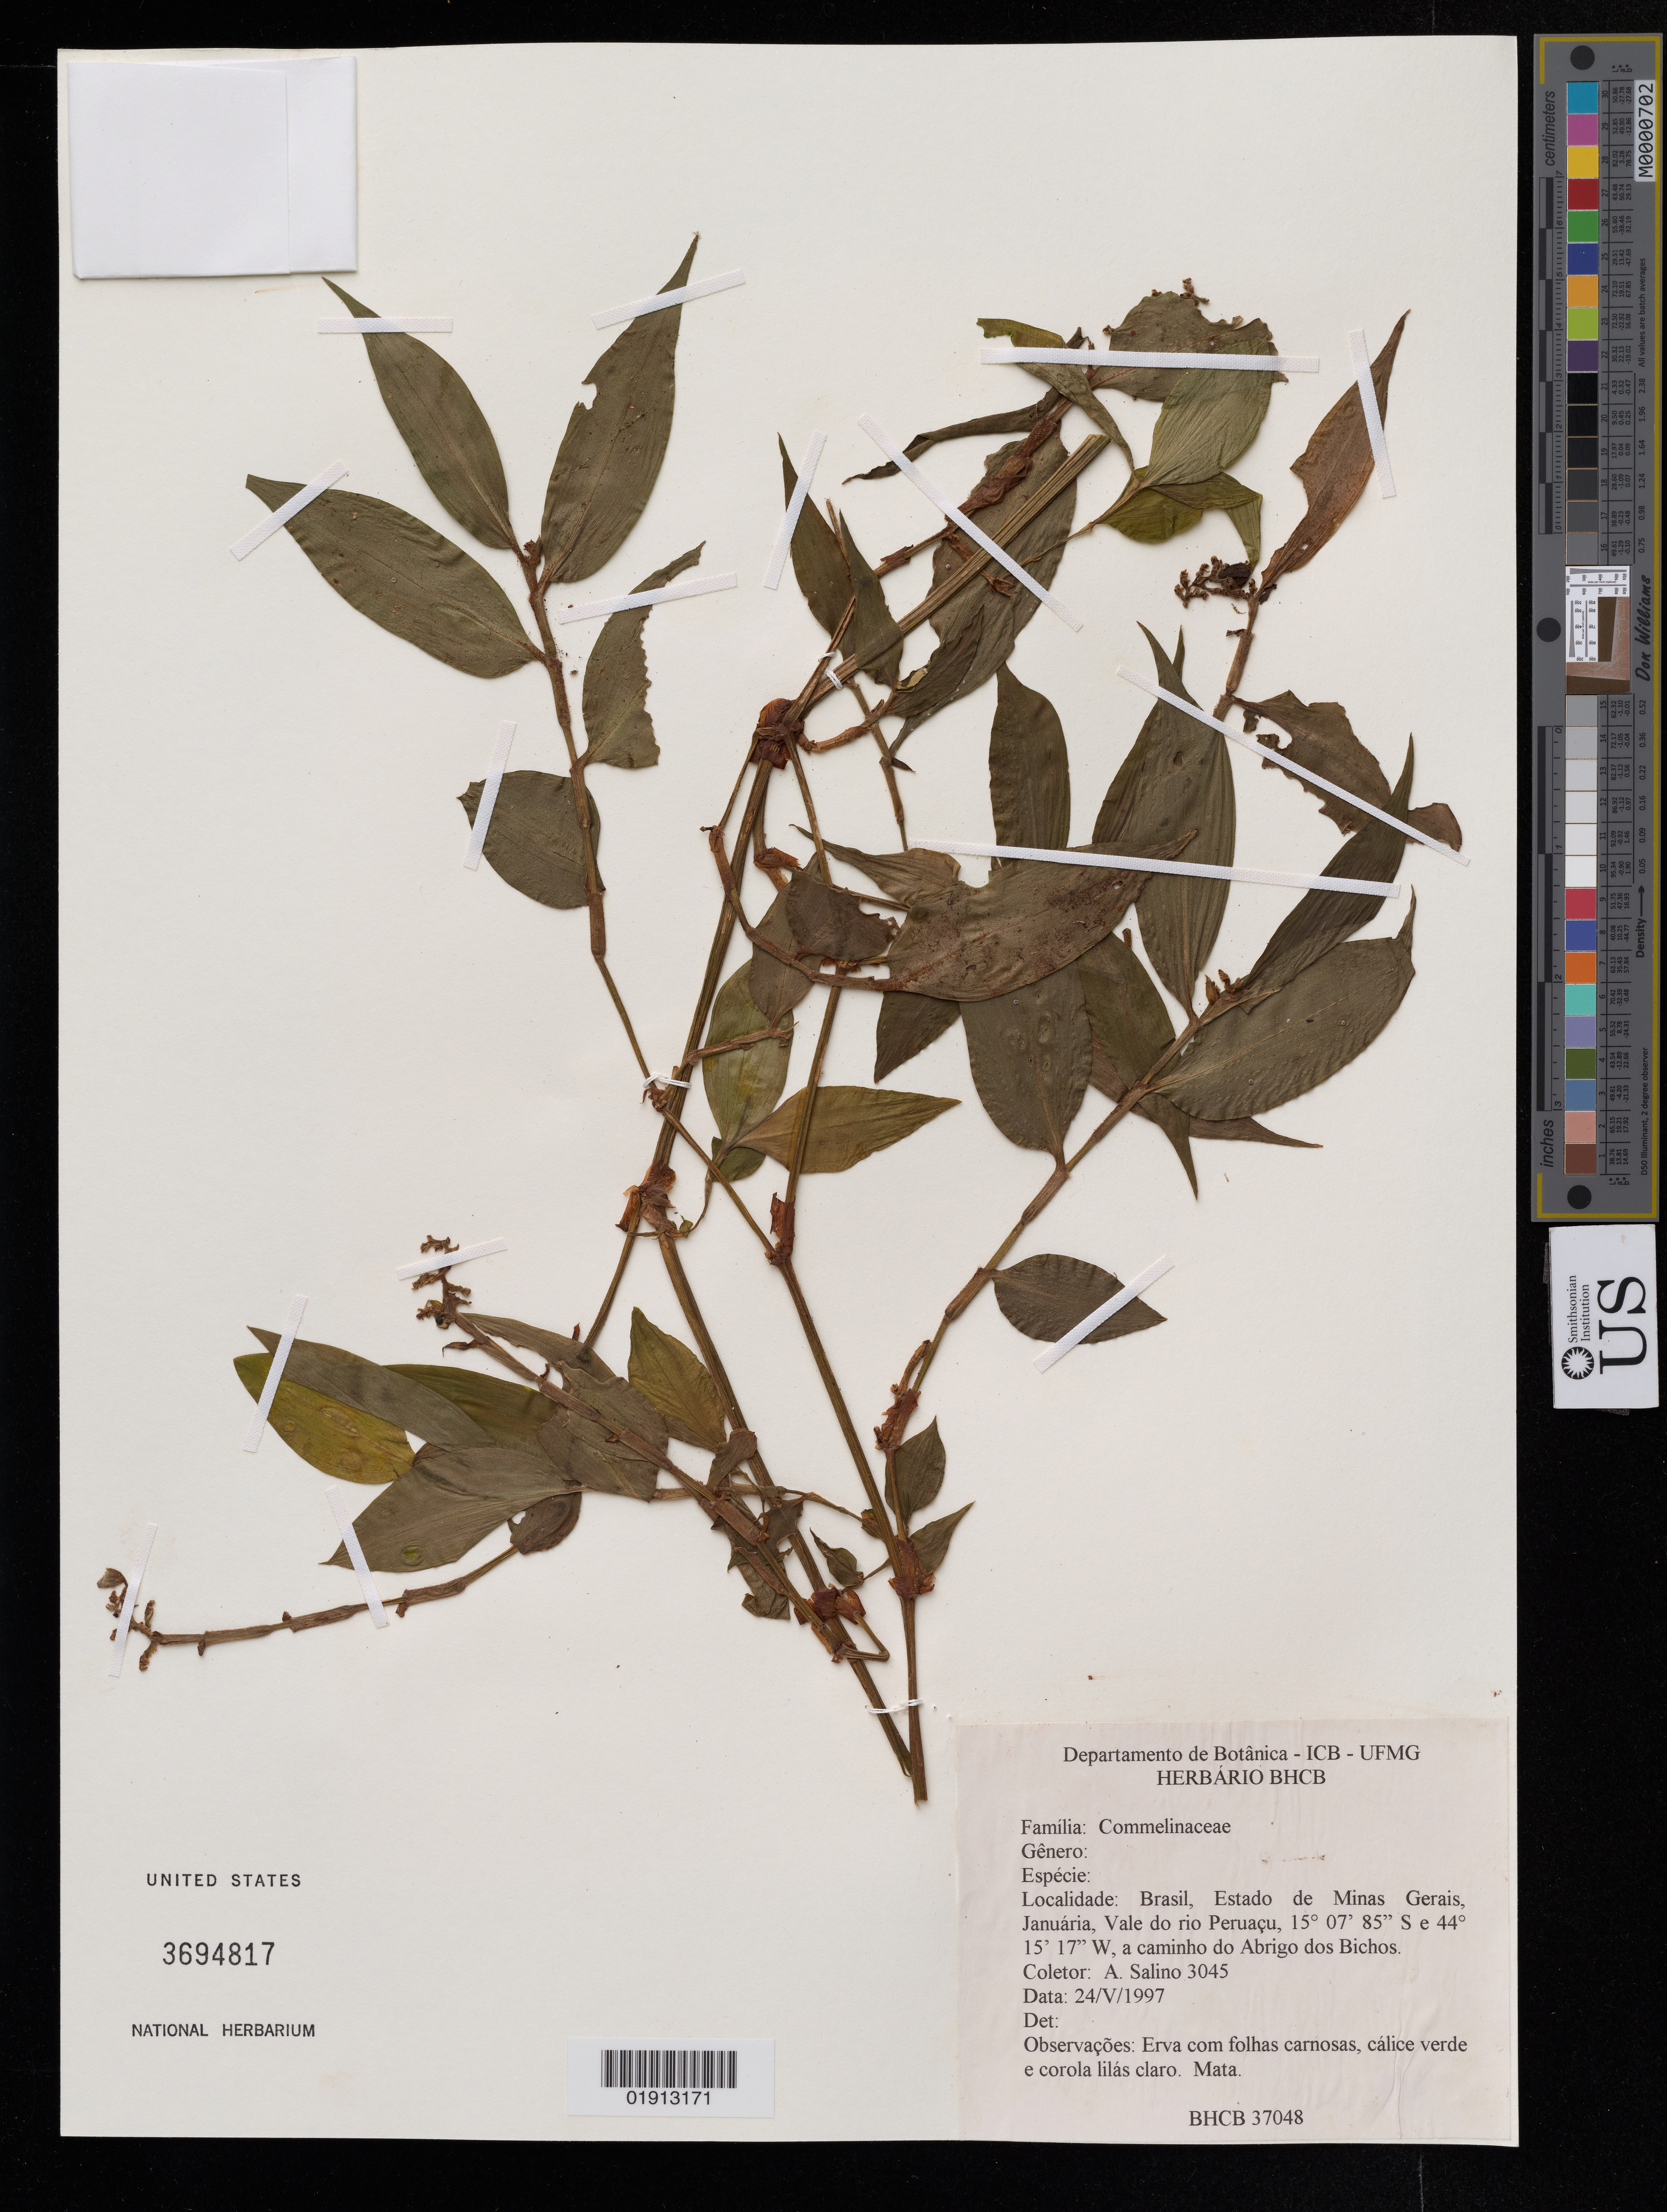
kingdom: Plantae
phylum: Tracheophyta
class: Liliopsida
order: Commelinales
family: Commelinaceae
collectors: A. Salino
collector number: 3045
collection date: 1997-05-24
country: Brazil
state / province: Minas Gerais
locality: Brasil, Estado de Minas Gerais, Januaria, Vale do rio Peruacu, a caminho do Abrigo dos Bichos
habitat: Mata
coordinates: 15 07 85 S, 44 15 17 W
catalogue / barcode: US 3694817